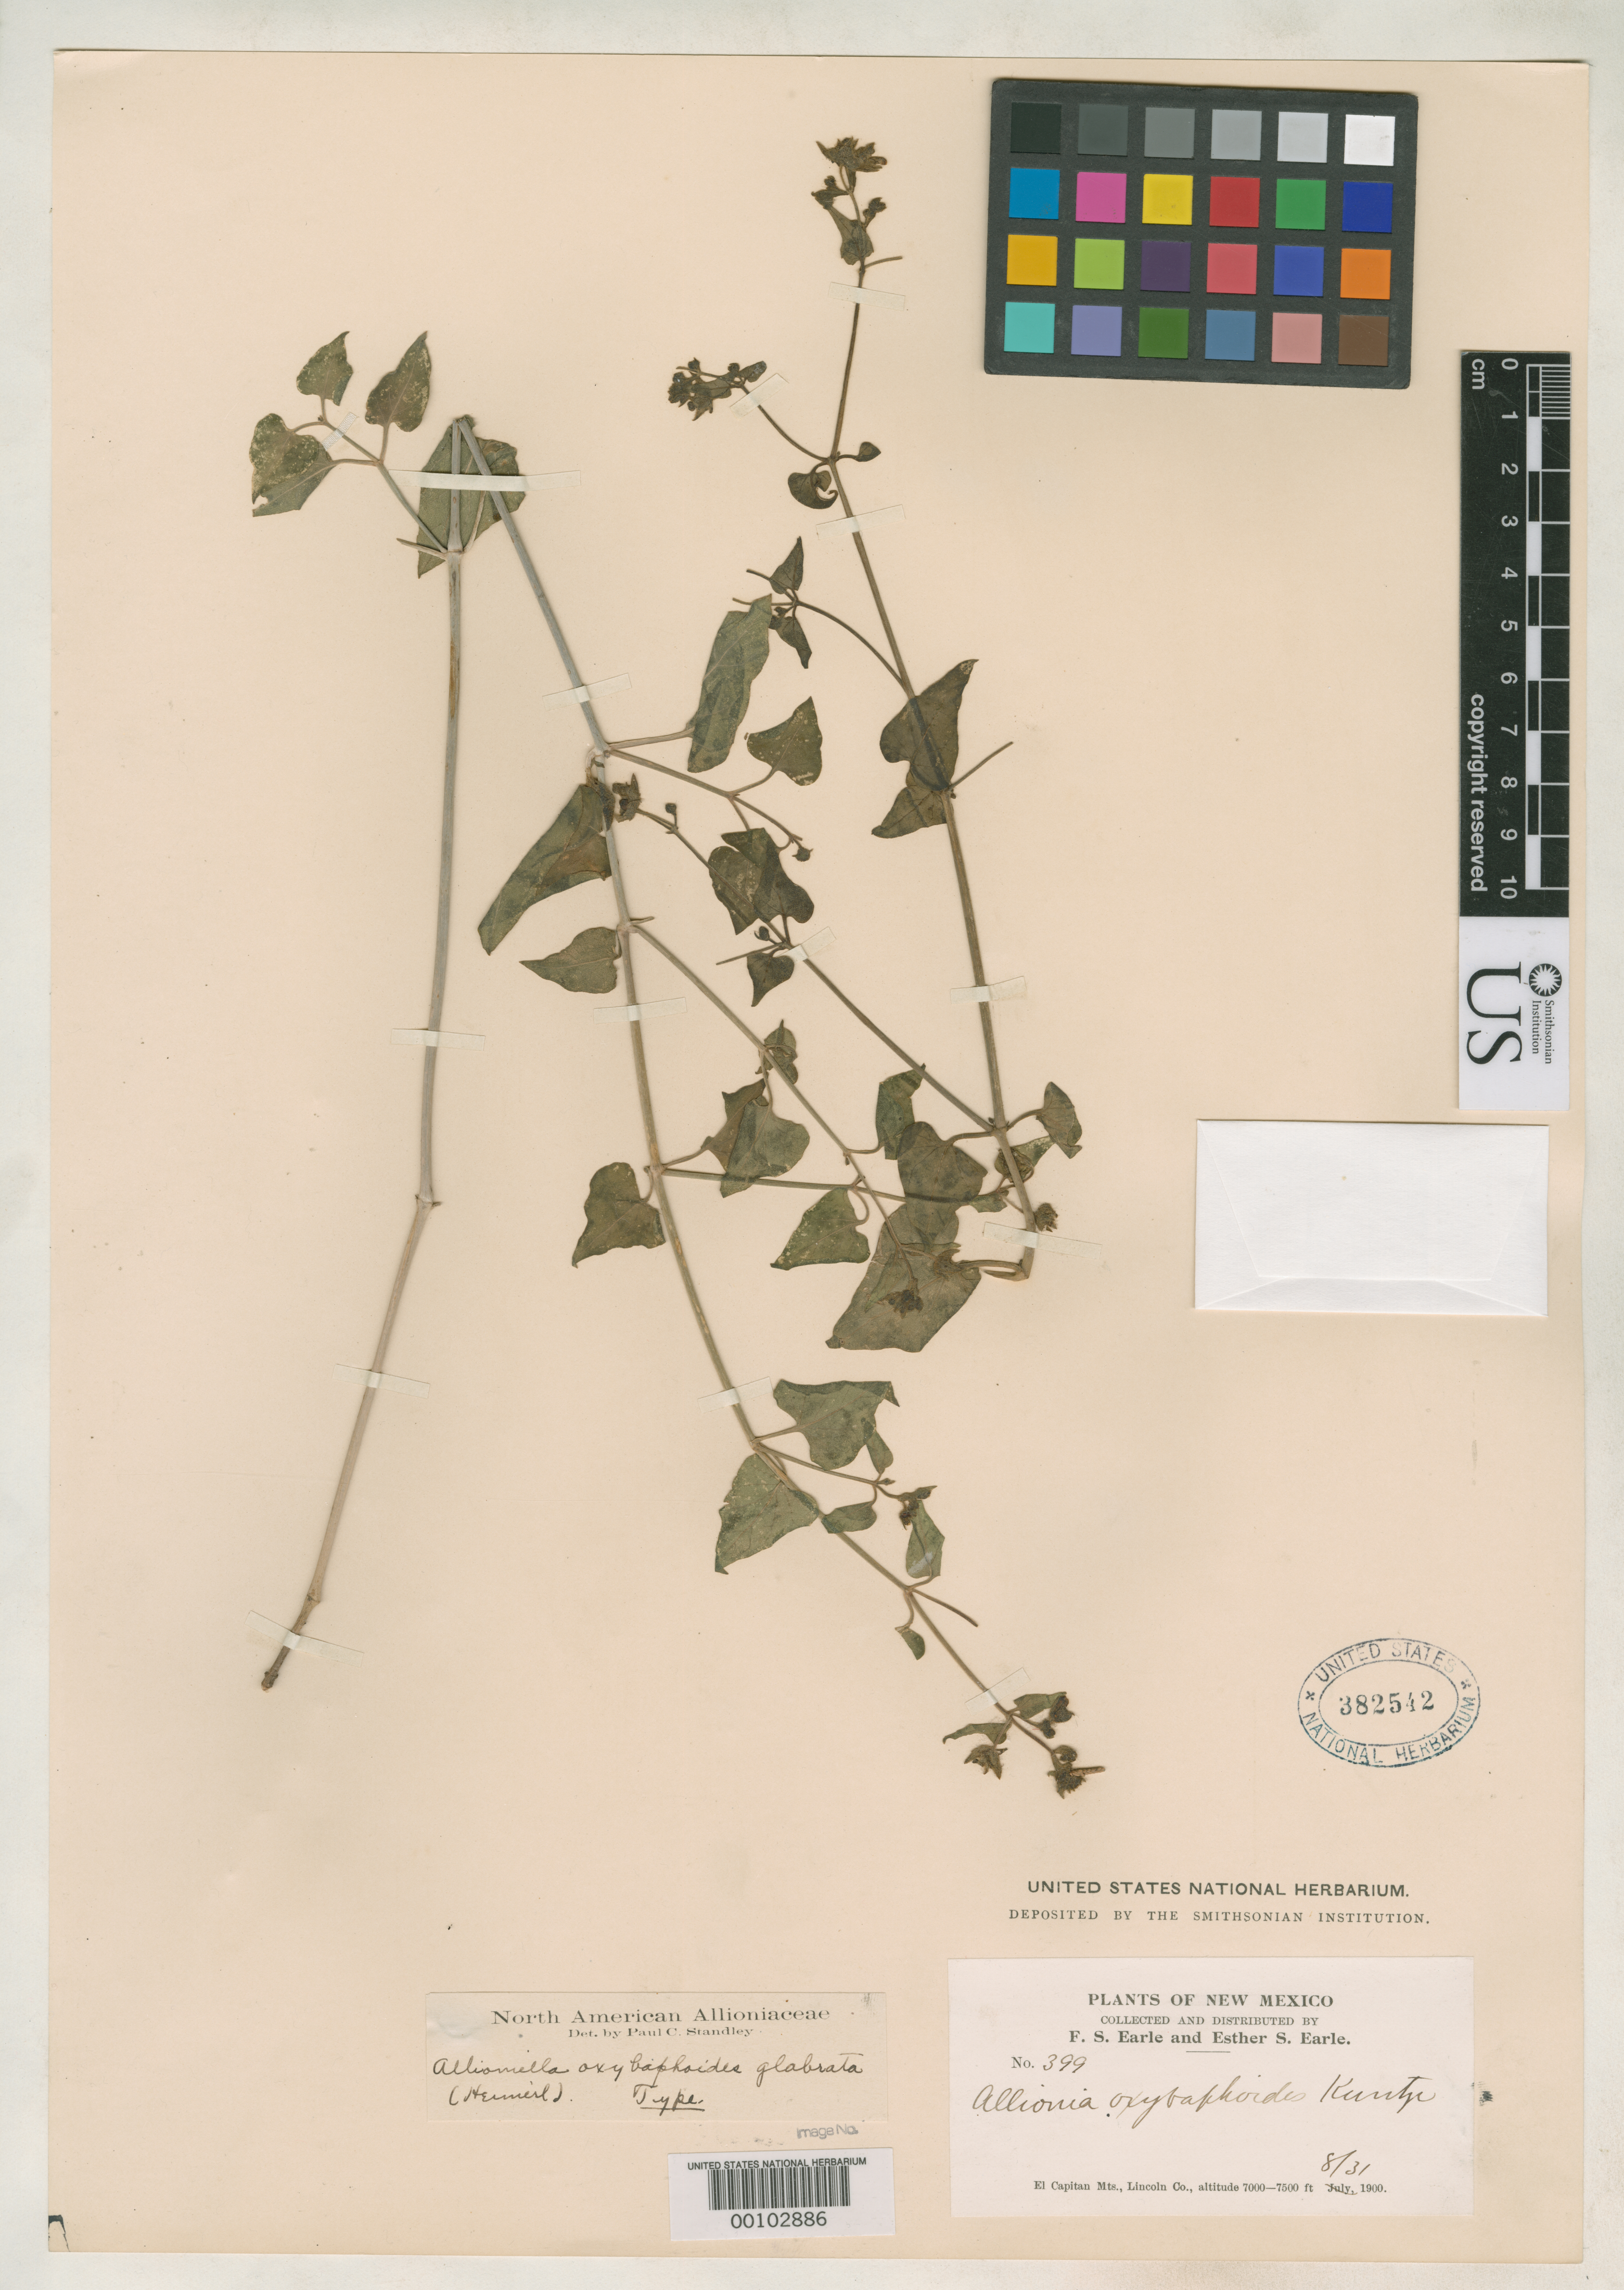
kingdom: Plantae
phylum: Tracheophyta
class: Magnoliopsida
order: Caryophyllales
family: Nyctaginaceae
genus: Mirabilis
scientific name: Mirabilis oxybaphoides f. glabrata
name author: Heimerl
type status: Isotype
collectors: F. S. Earle & E. S. Earle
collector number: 399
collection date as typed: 31 Aug 1900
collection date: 1900-08-31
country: United States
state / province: New Mexico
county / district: Lincoln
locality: El Capitan Mts.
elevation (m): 2134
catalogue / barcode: US 382542